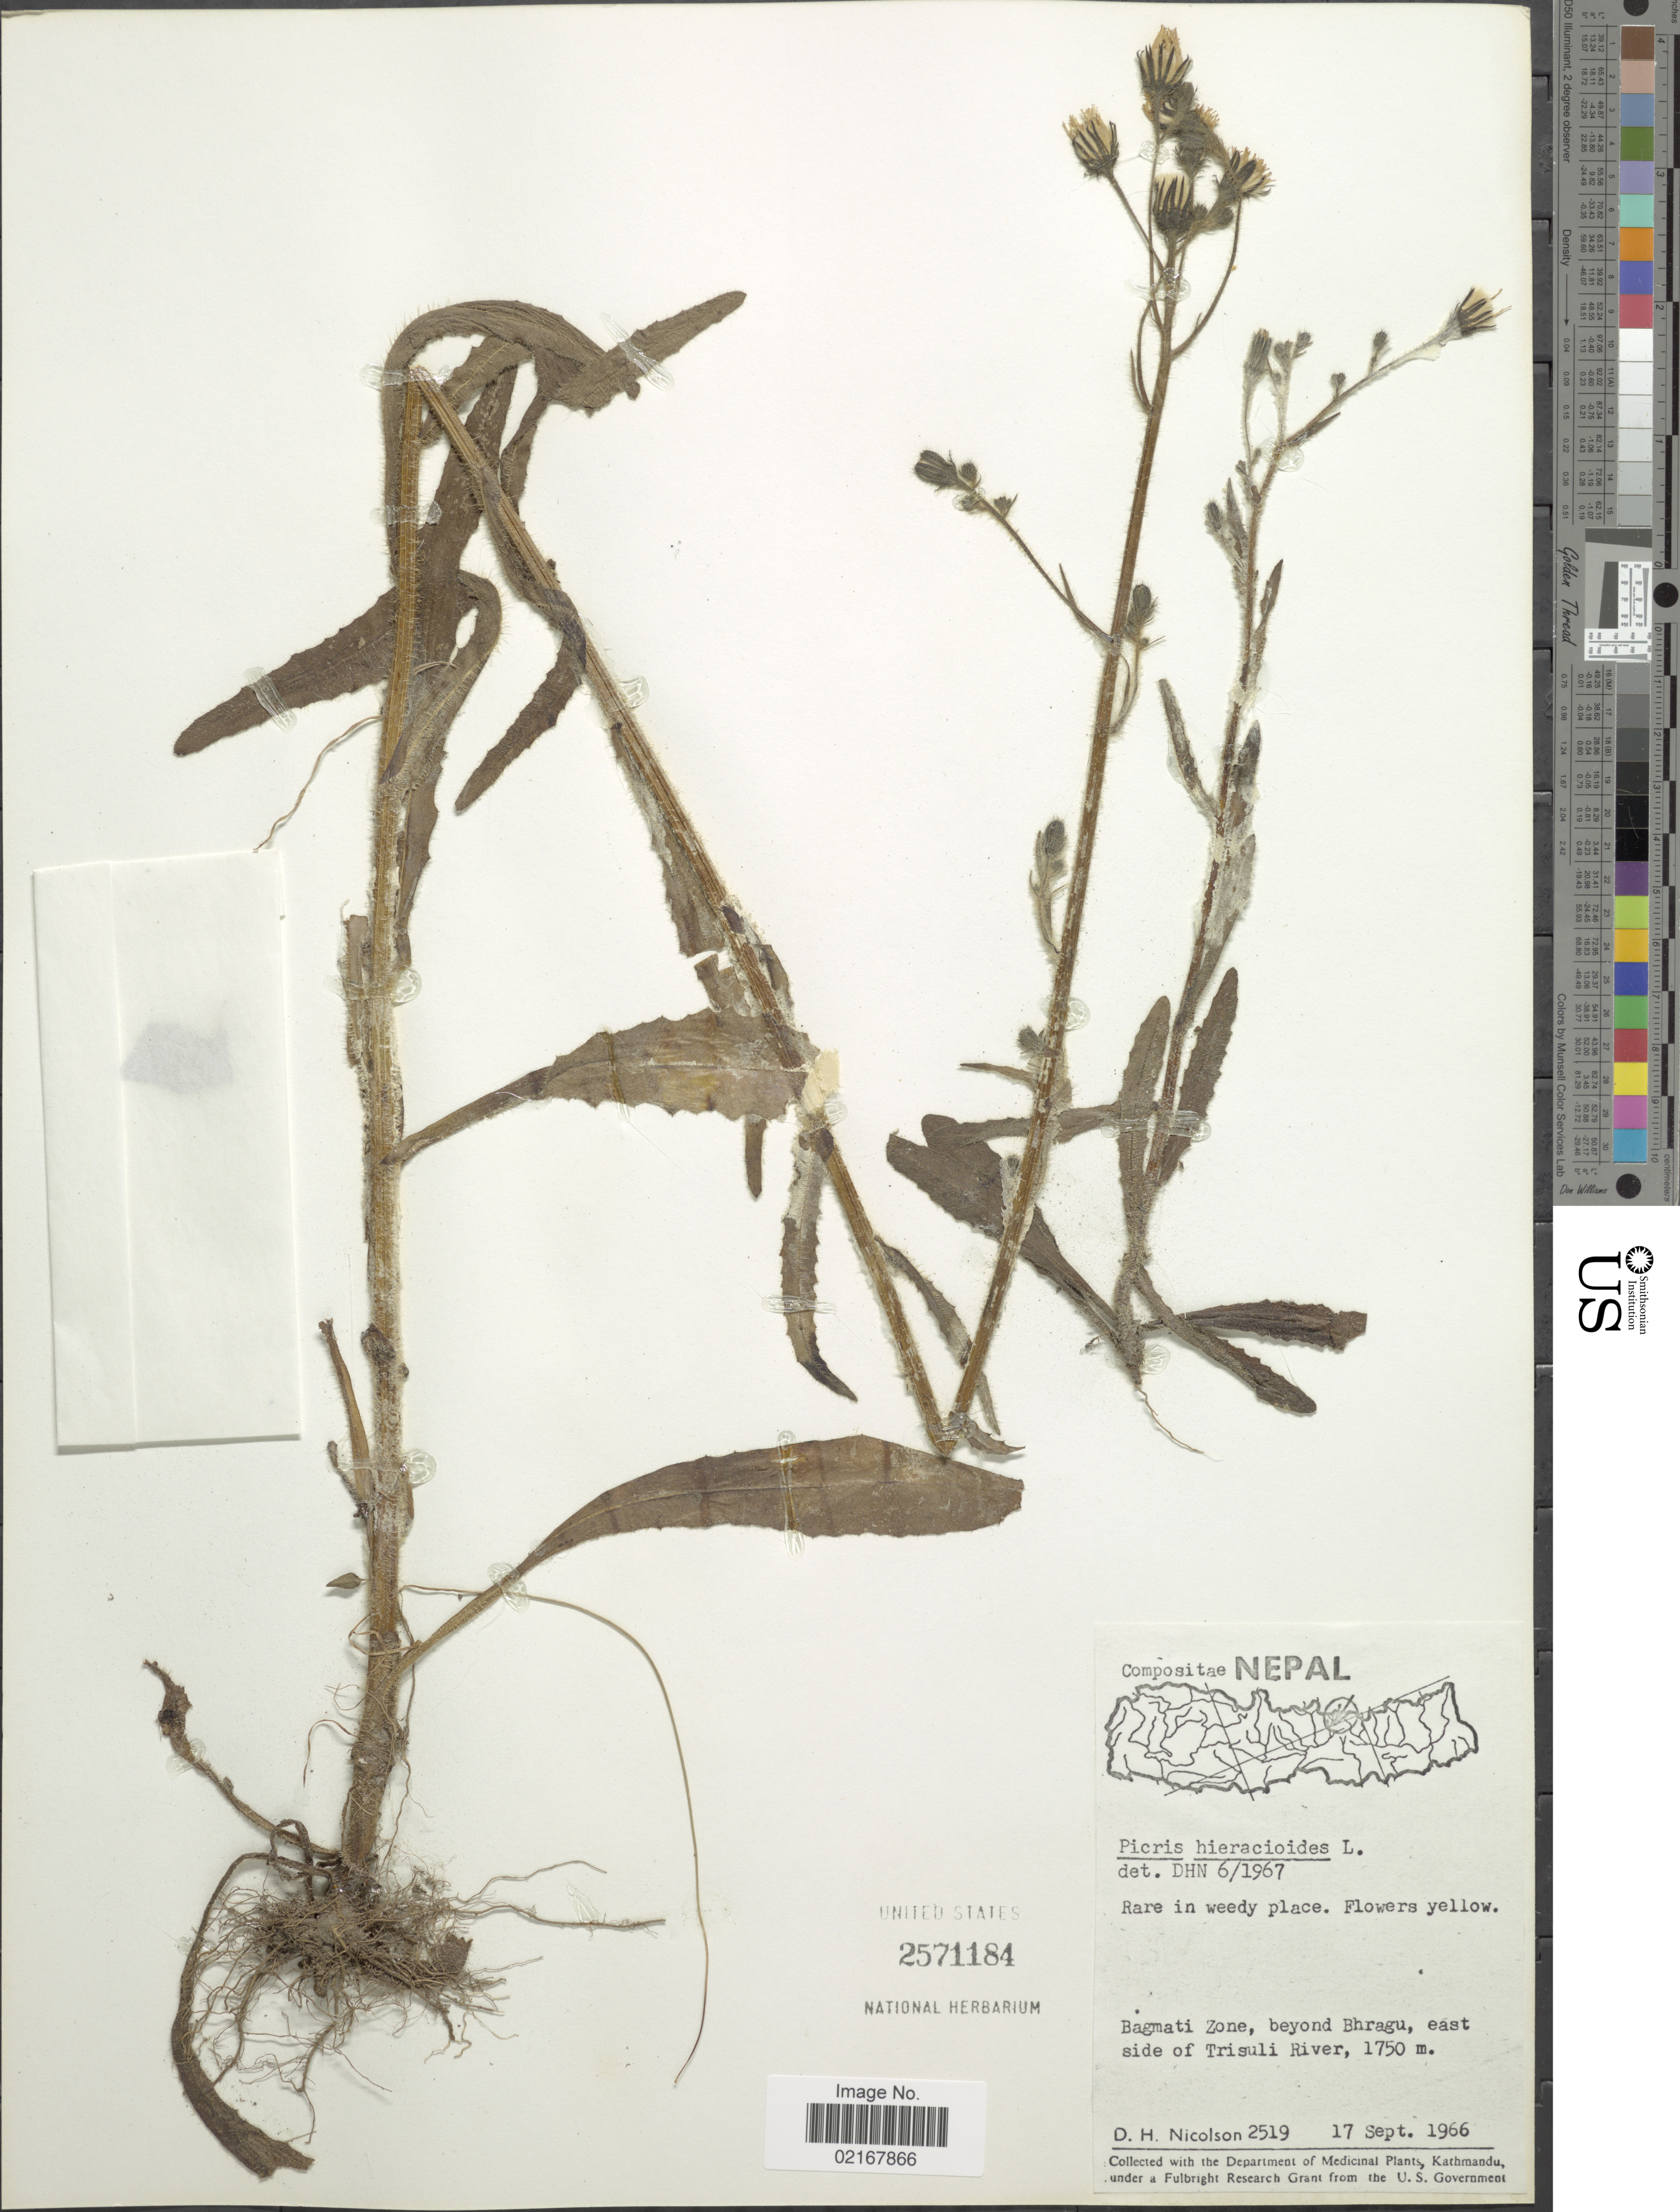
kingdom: Plantae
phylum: Tracheophyta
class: Magnoliopsida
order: Asterales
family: Asteraceae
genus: Picris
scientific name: Picris hieracioides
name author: L.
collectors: D. H. Nicolson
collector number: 2519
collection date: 1966-09-17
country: Nepal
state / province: Bagmati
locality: Bagmati Zone, beyond Bhragu, east side of Trisuli River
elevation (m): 1750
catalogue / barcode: US 2571184